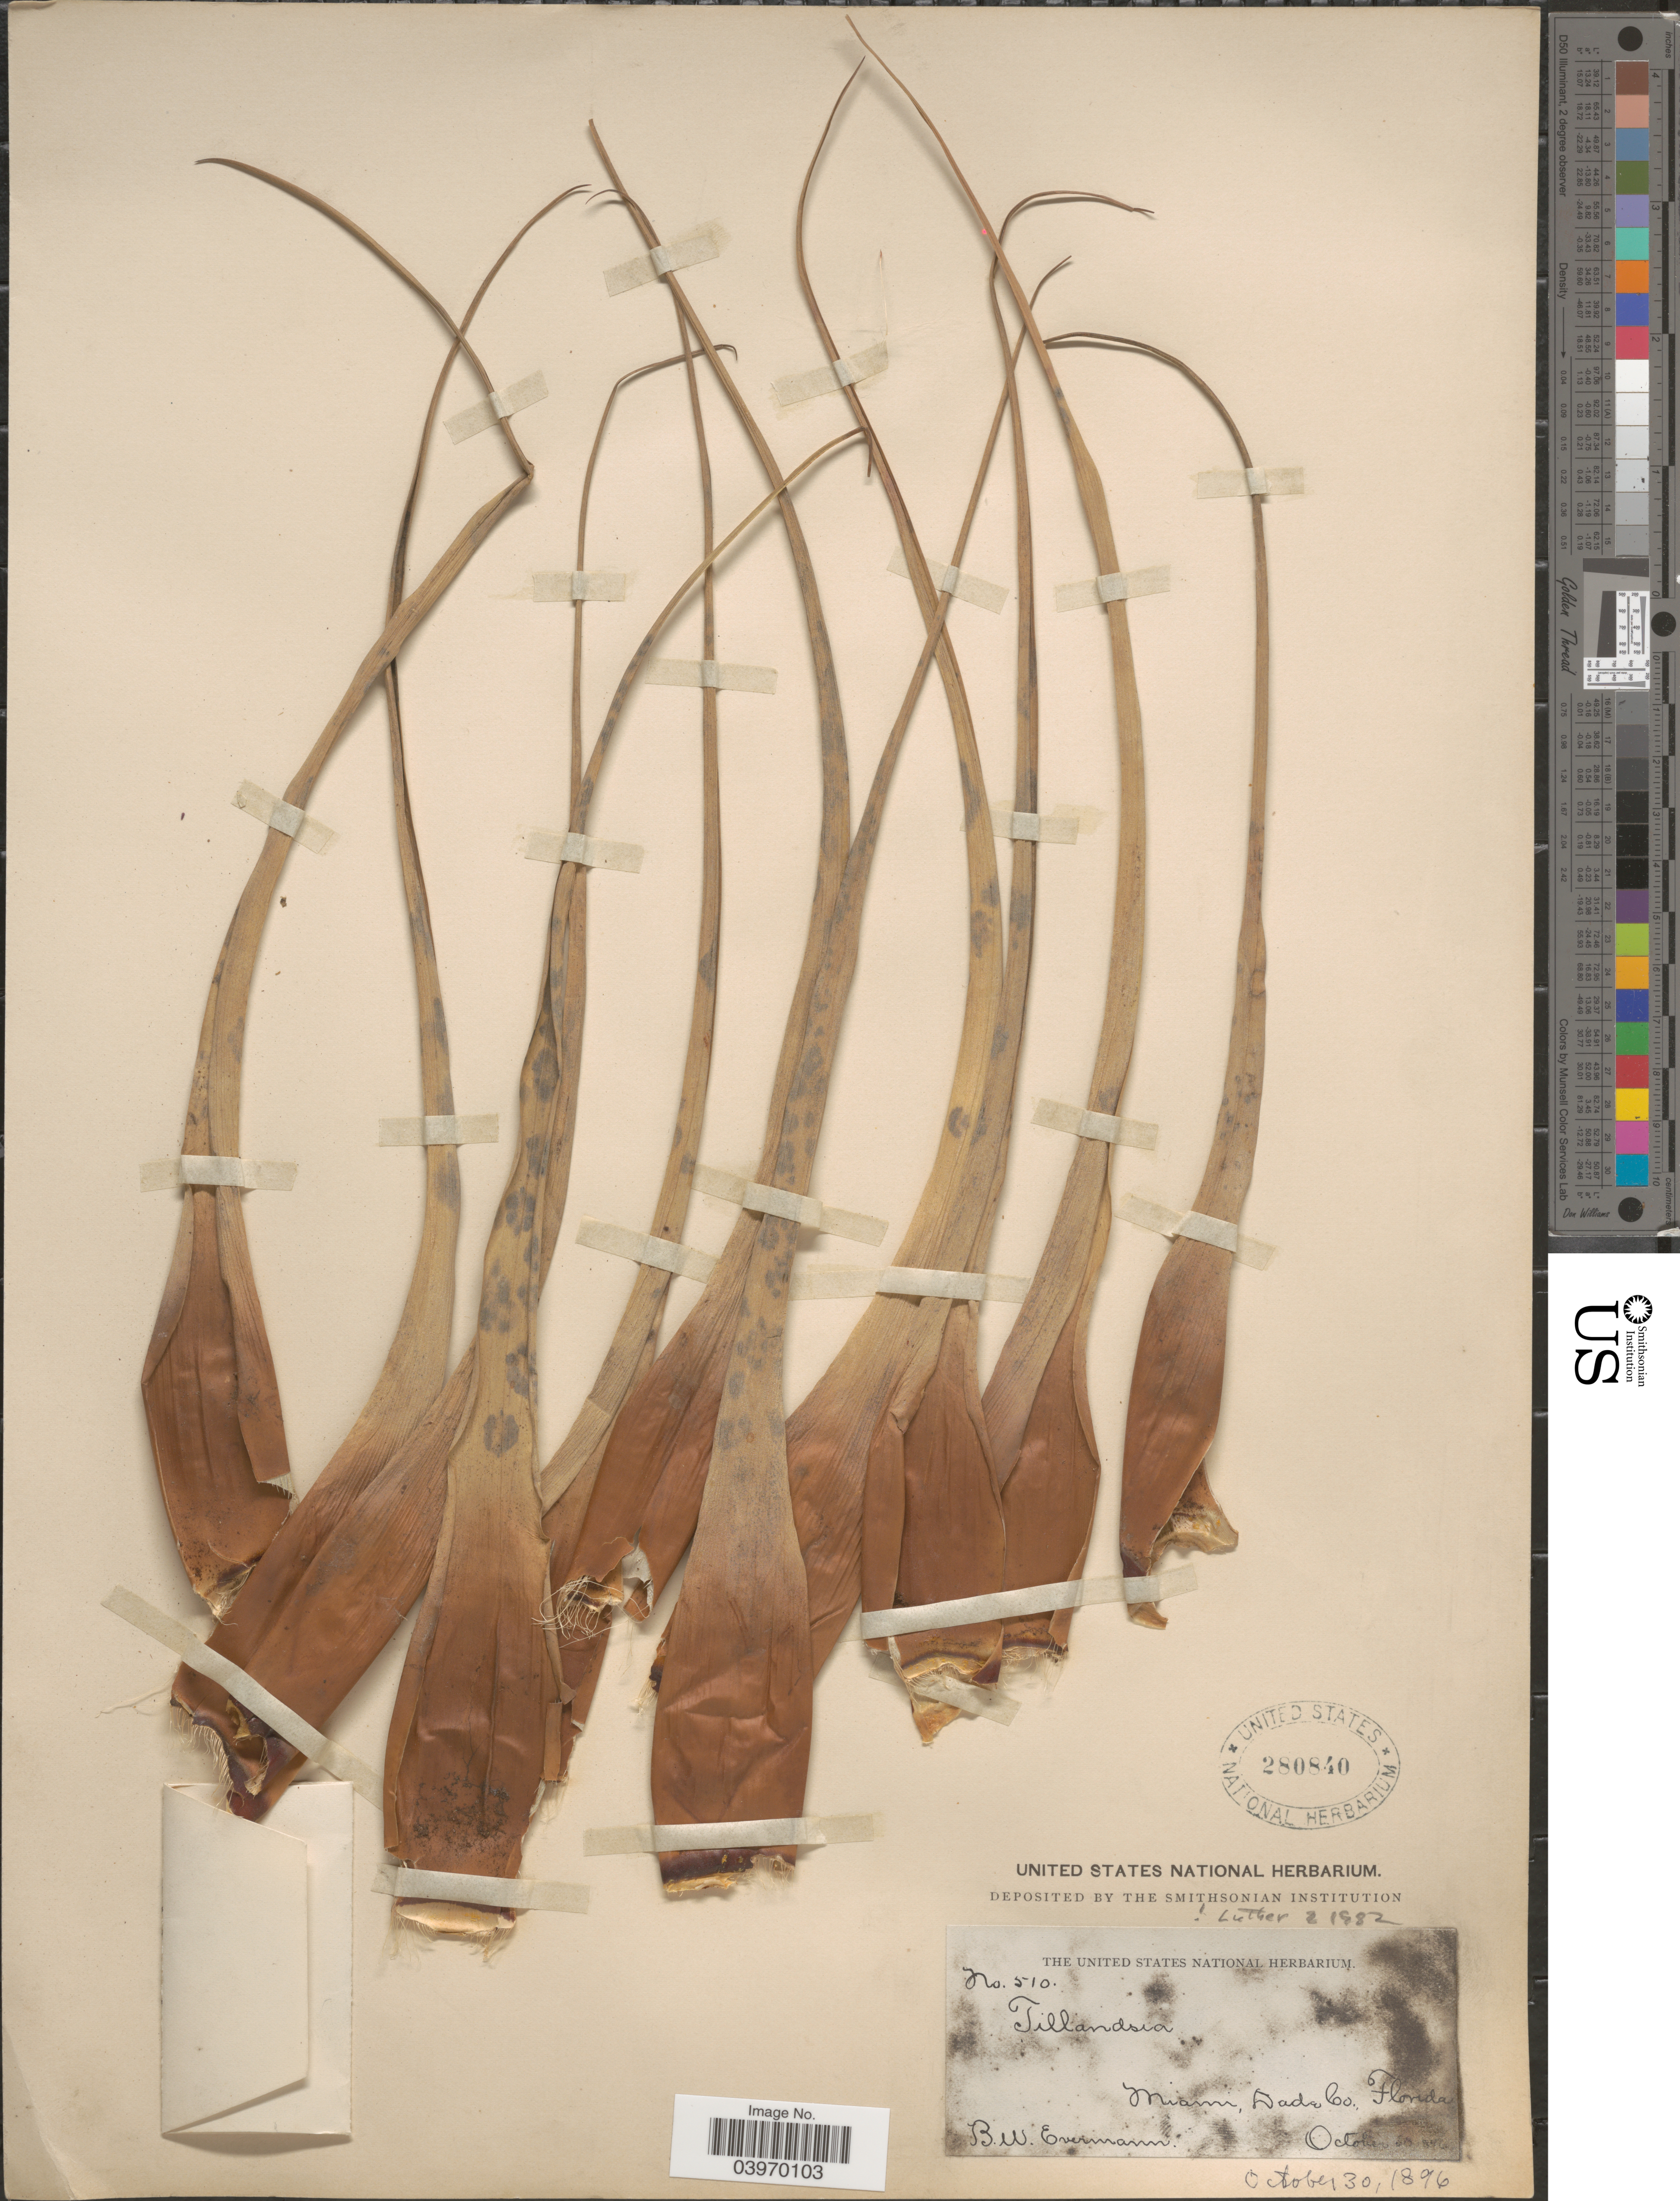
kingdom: Plantae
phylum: Tracheophyta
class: Liliopsida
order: Poales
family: Bromeliaceae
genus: Tillandsia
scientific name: Tillandsia sp.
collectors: B. W. Evermann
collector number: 510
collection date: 1896-10-30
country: United States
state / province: Florida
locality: Miami, Dade Co.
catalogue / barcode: US 280840